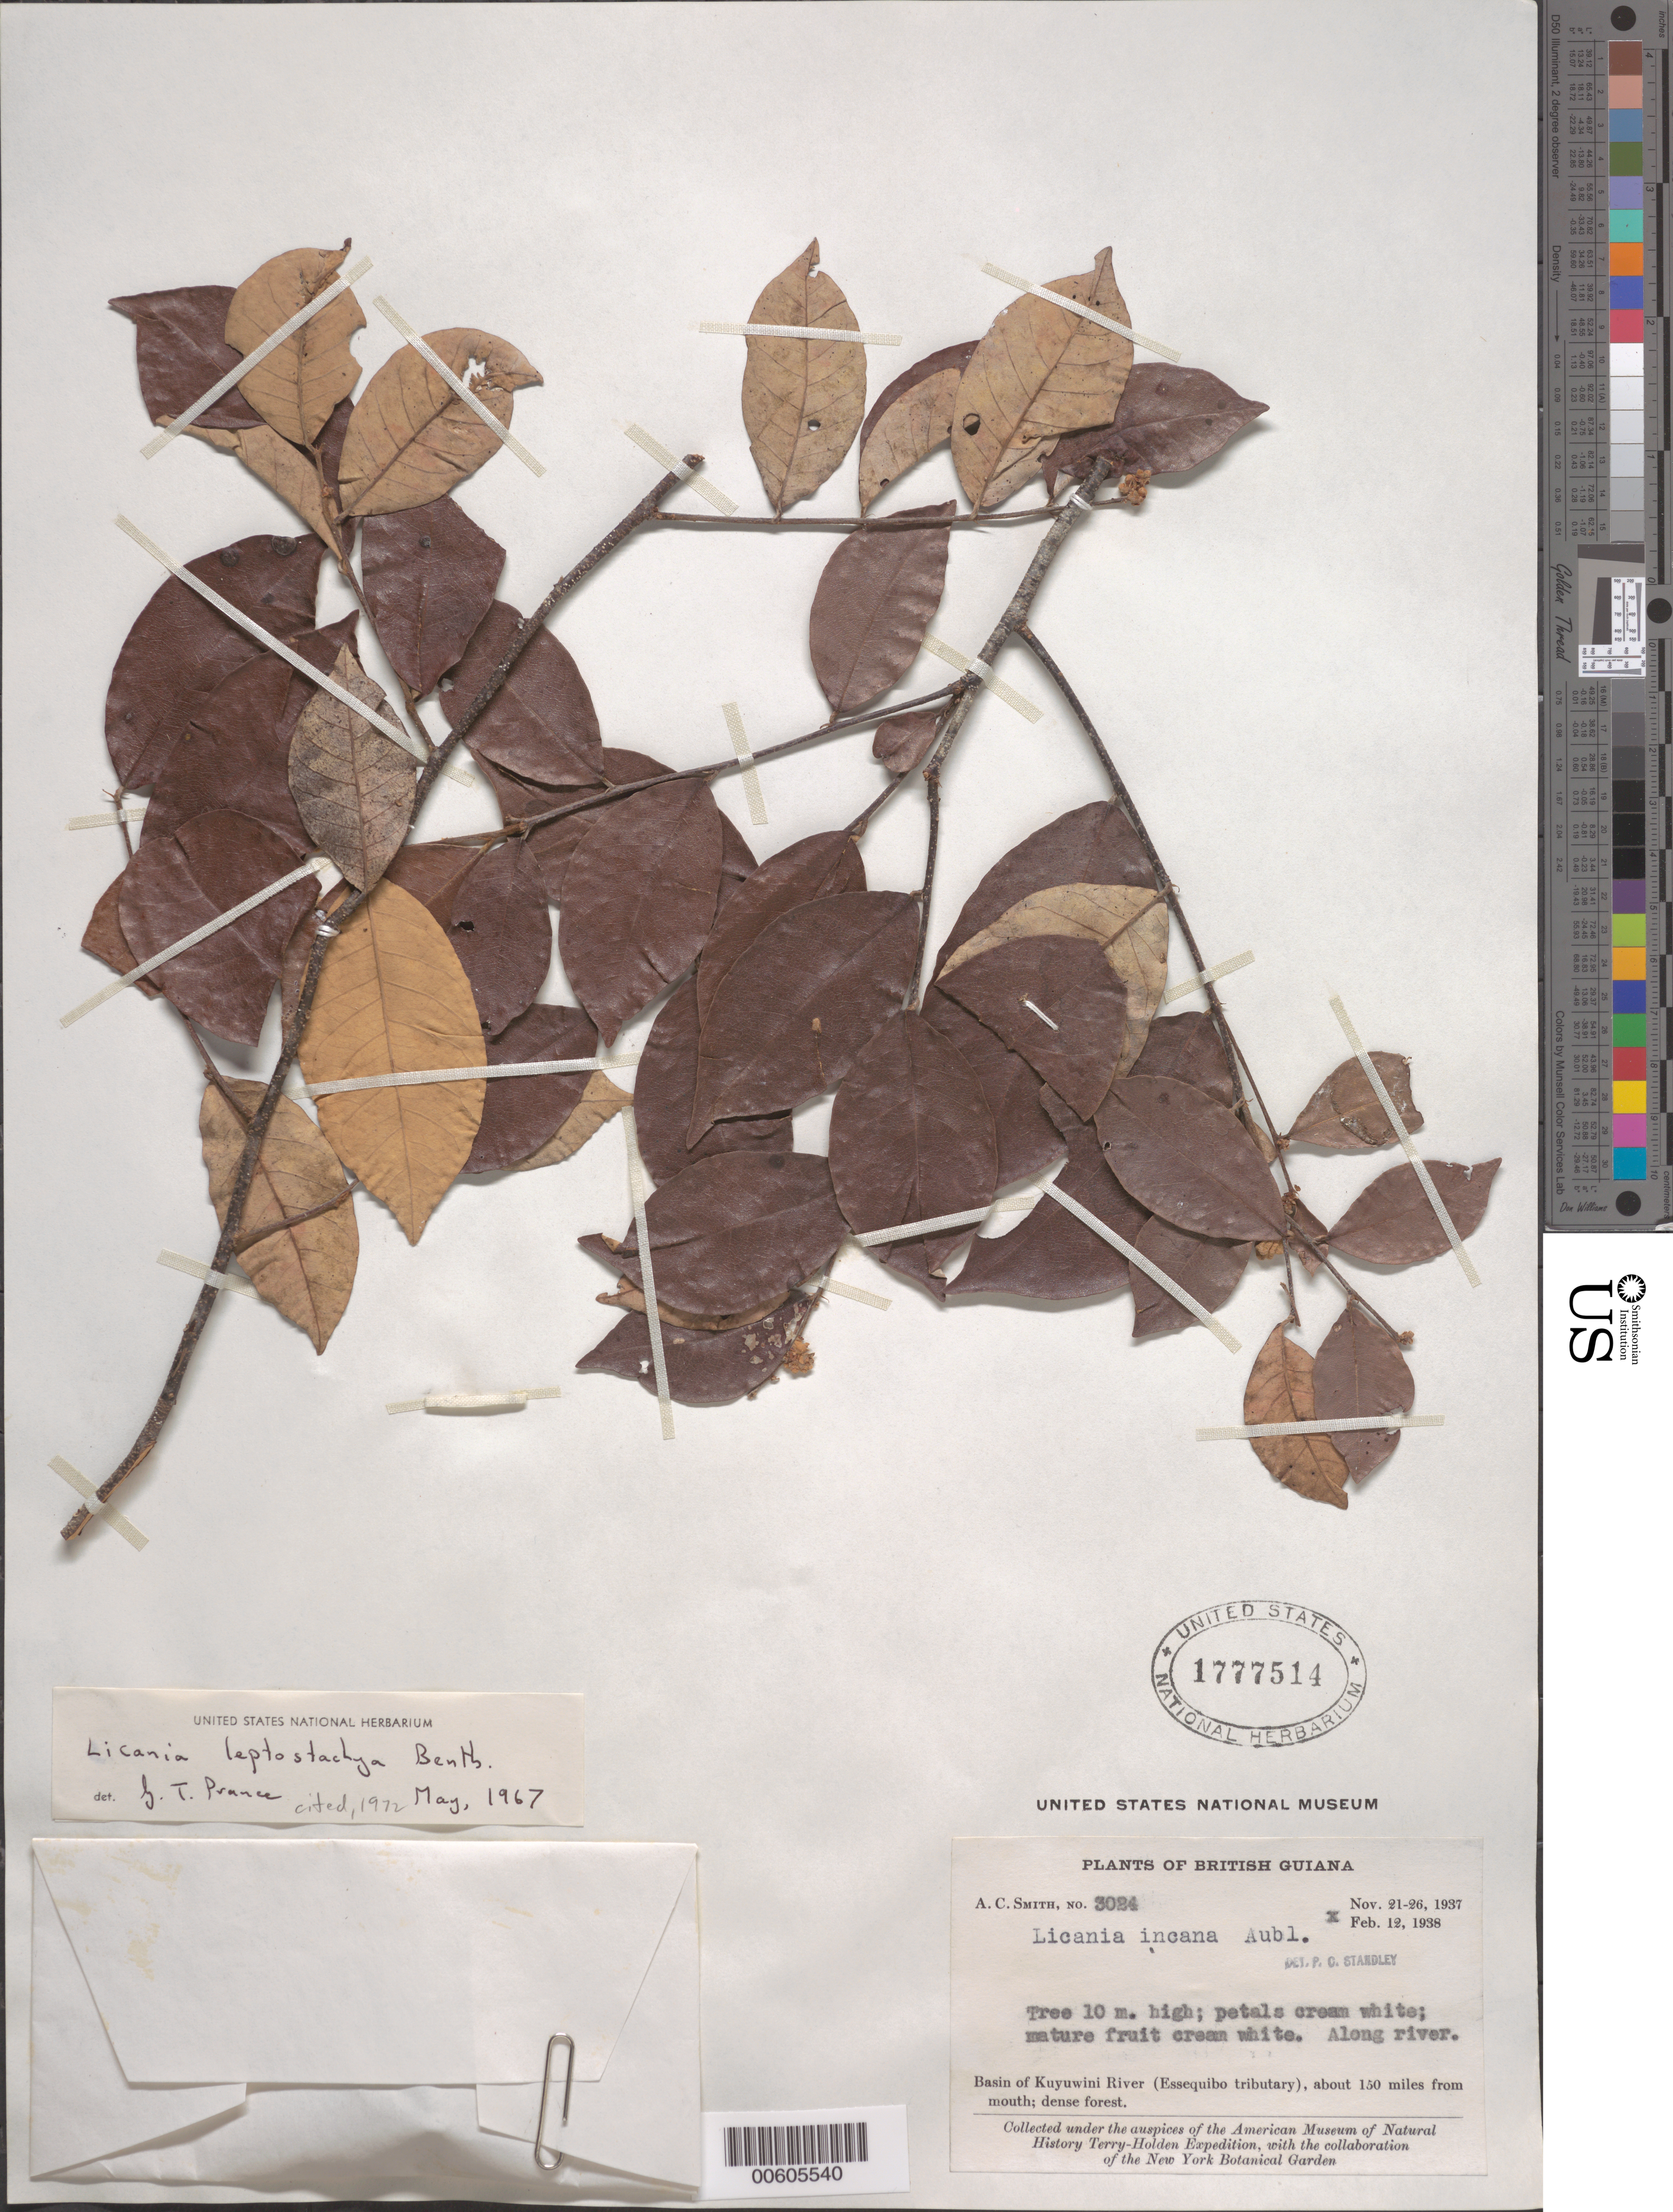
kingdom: Plantae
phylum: Tracheophyta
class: Magnoliopsida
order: Malpighiales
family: Chrysobalanaceae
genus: Licania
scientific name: Licania leptostachya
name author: Benth.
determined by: Prance, G. T.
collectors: A. C. Smith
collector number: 3024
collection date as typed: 12-Feb-38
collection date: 1938-02-12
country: Guyana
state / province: U. Takutu-U. Essequibo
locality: Kuyuwini River Basin (Essequibo River tributary), about 150 mi. from mouth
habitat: Dense forest, along river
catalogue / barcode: US 1777514